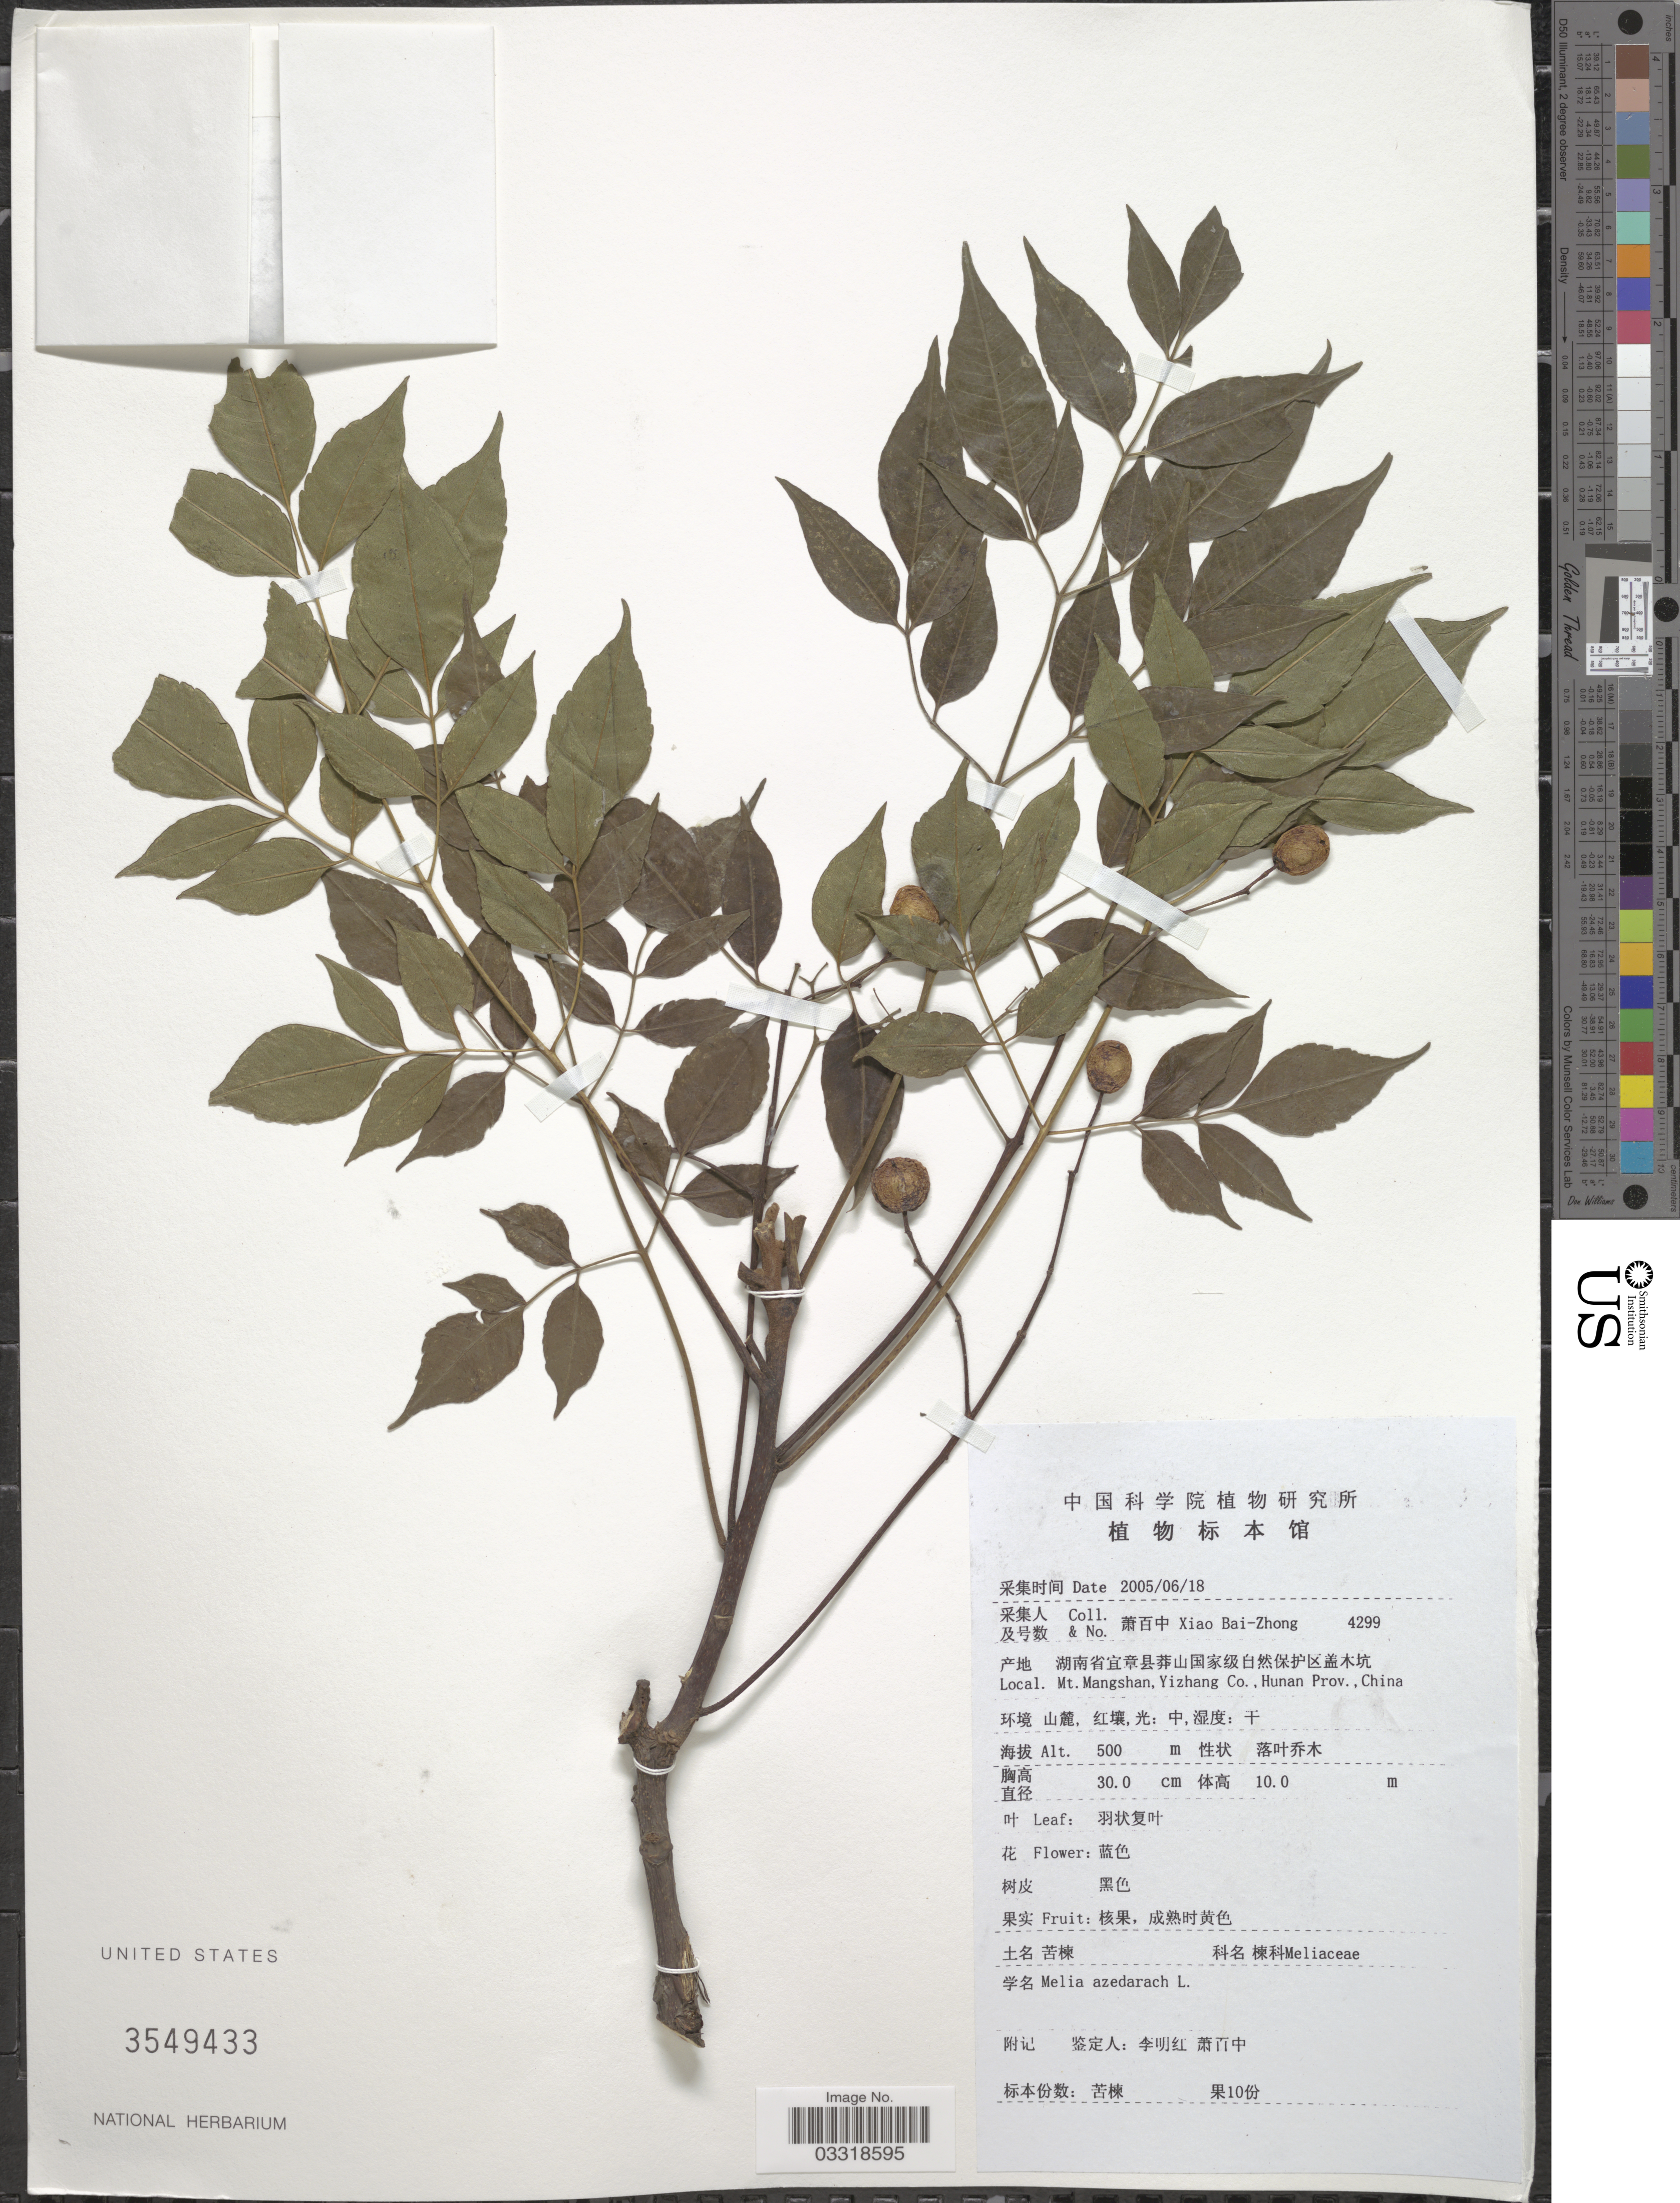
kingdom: Plantae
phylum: Tracheophyta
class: Magnoliopsida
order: Sapindales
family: Meliaceae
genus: Melia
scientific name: Melia azedarach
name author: L.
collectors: B. Z. Xiao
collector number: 4299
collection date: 2005-06-18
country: China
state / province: Hunan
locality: Mt. Mangshan, Yizhang Co.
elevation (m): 500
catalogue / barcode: US 3549433